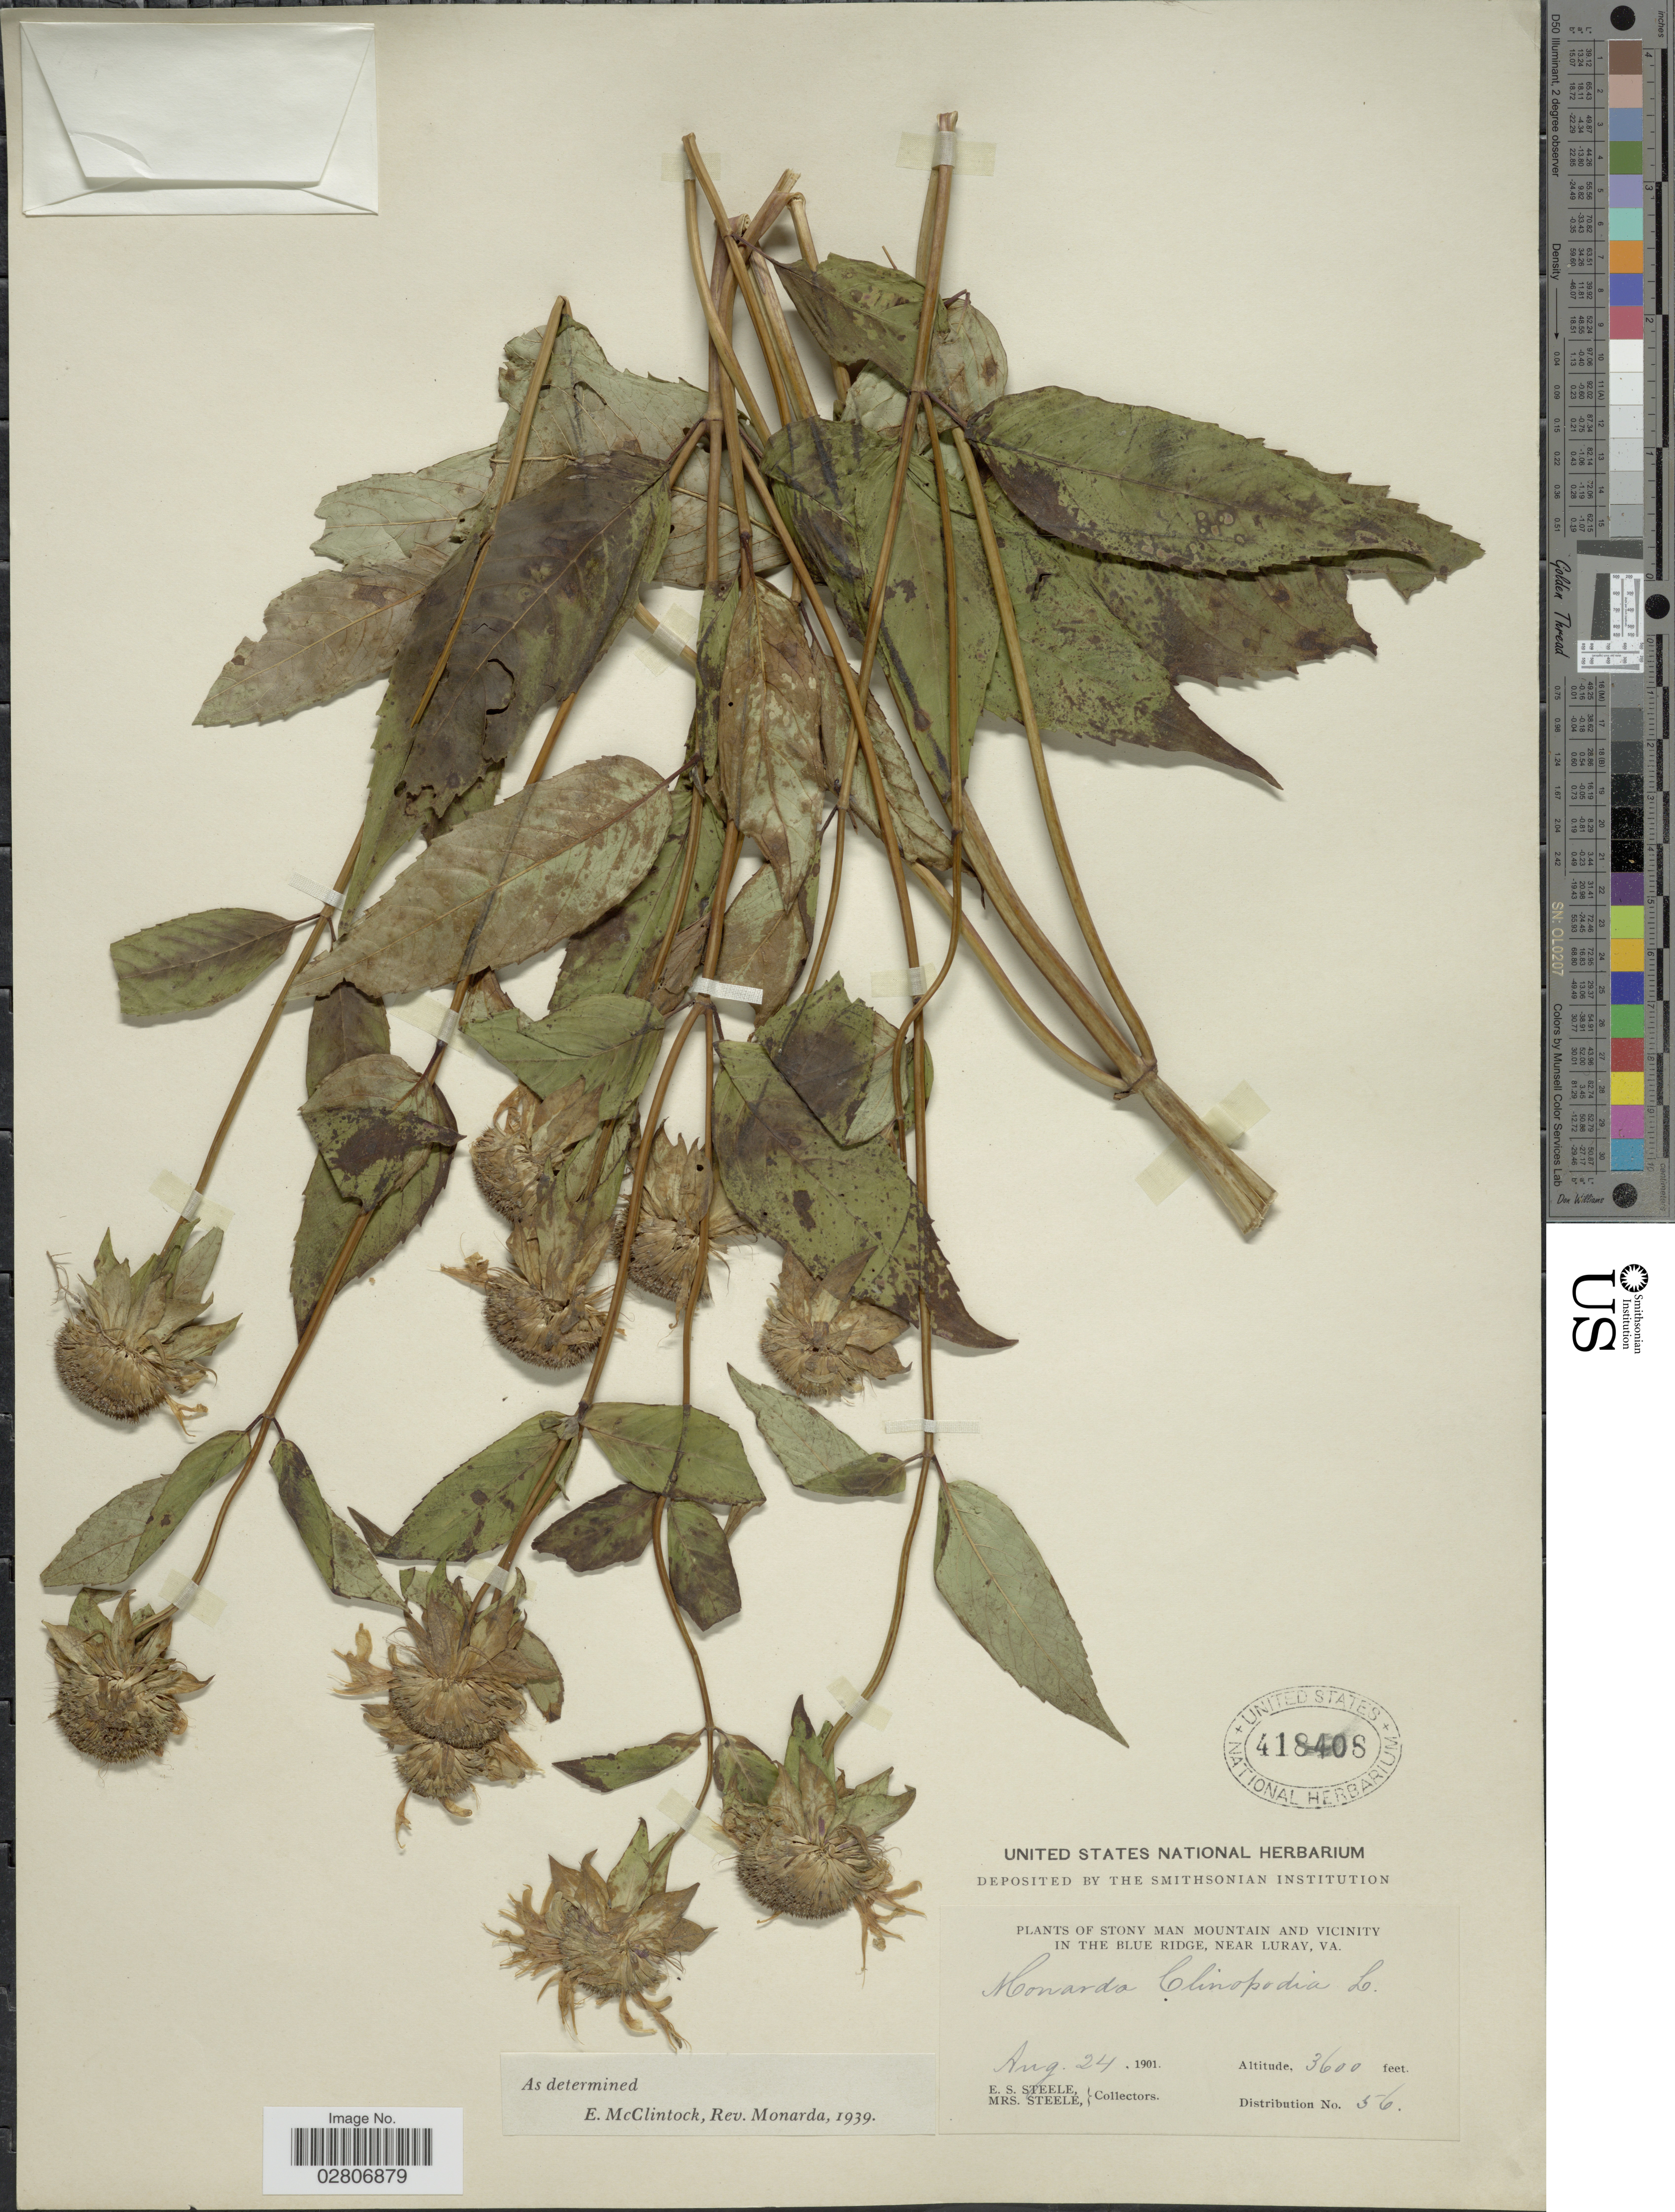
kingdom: Plantae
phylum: Tracheophyta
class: Magnoliopsida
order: Lamiales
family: Lamiaceae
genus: Monarda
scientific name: Monarda clinopodia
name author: L.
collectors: E. Steele & Mrs. E. S. Steele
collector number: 56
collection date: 1901-08-24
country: United States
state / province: Virginia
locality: Stony Man Mountain and Vicinity in the Blue Ridge, near Luray.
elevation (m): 1097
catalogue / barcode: US 418408